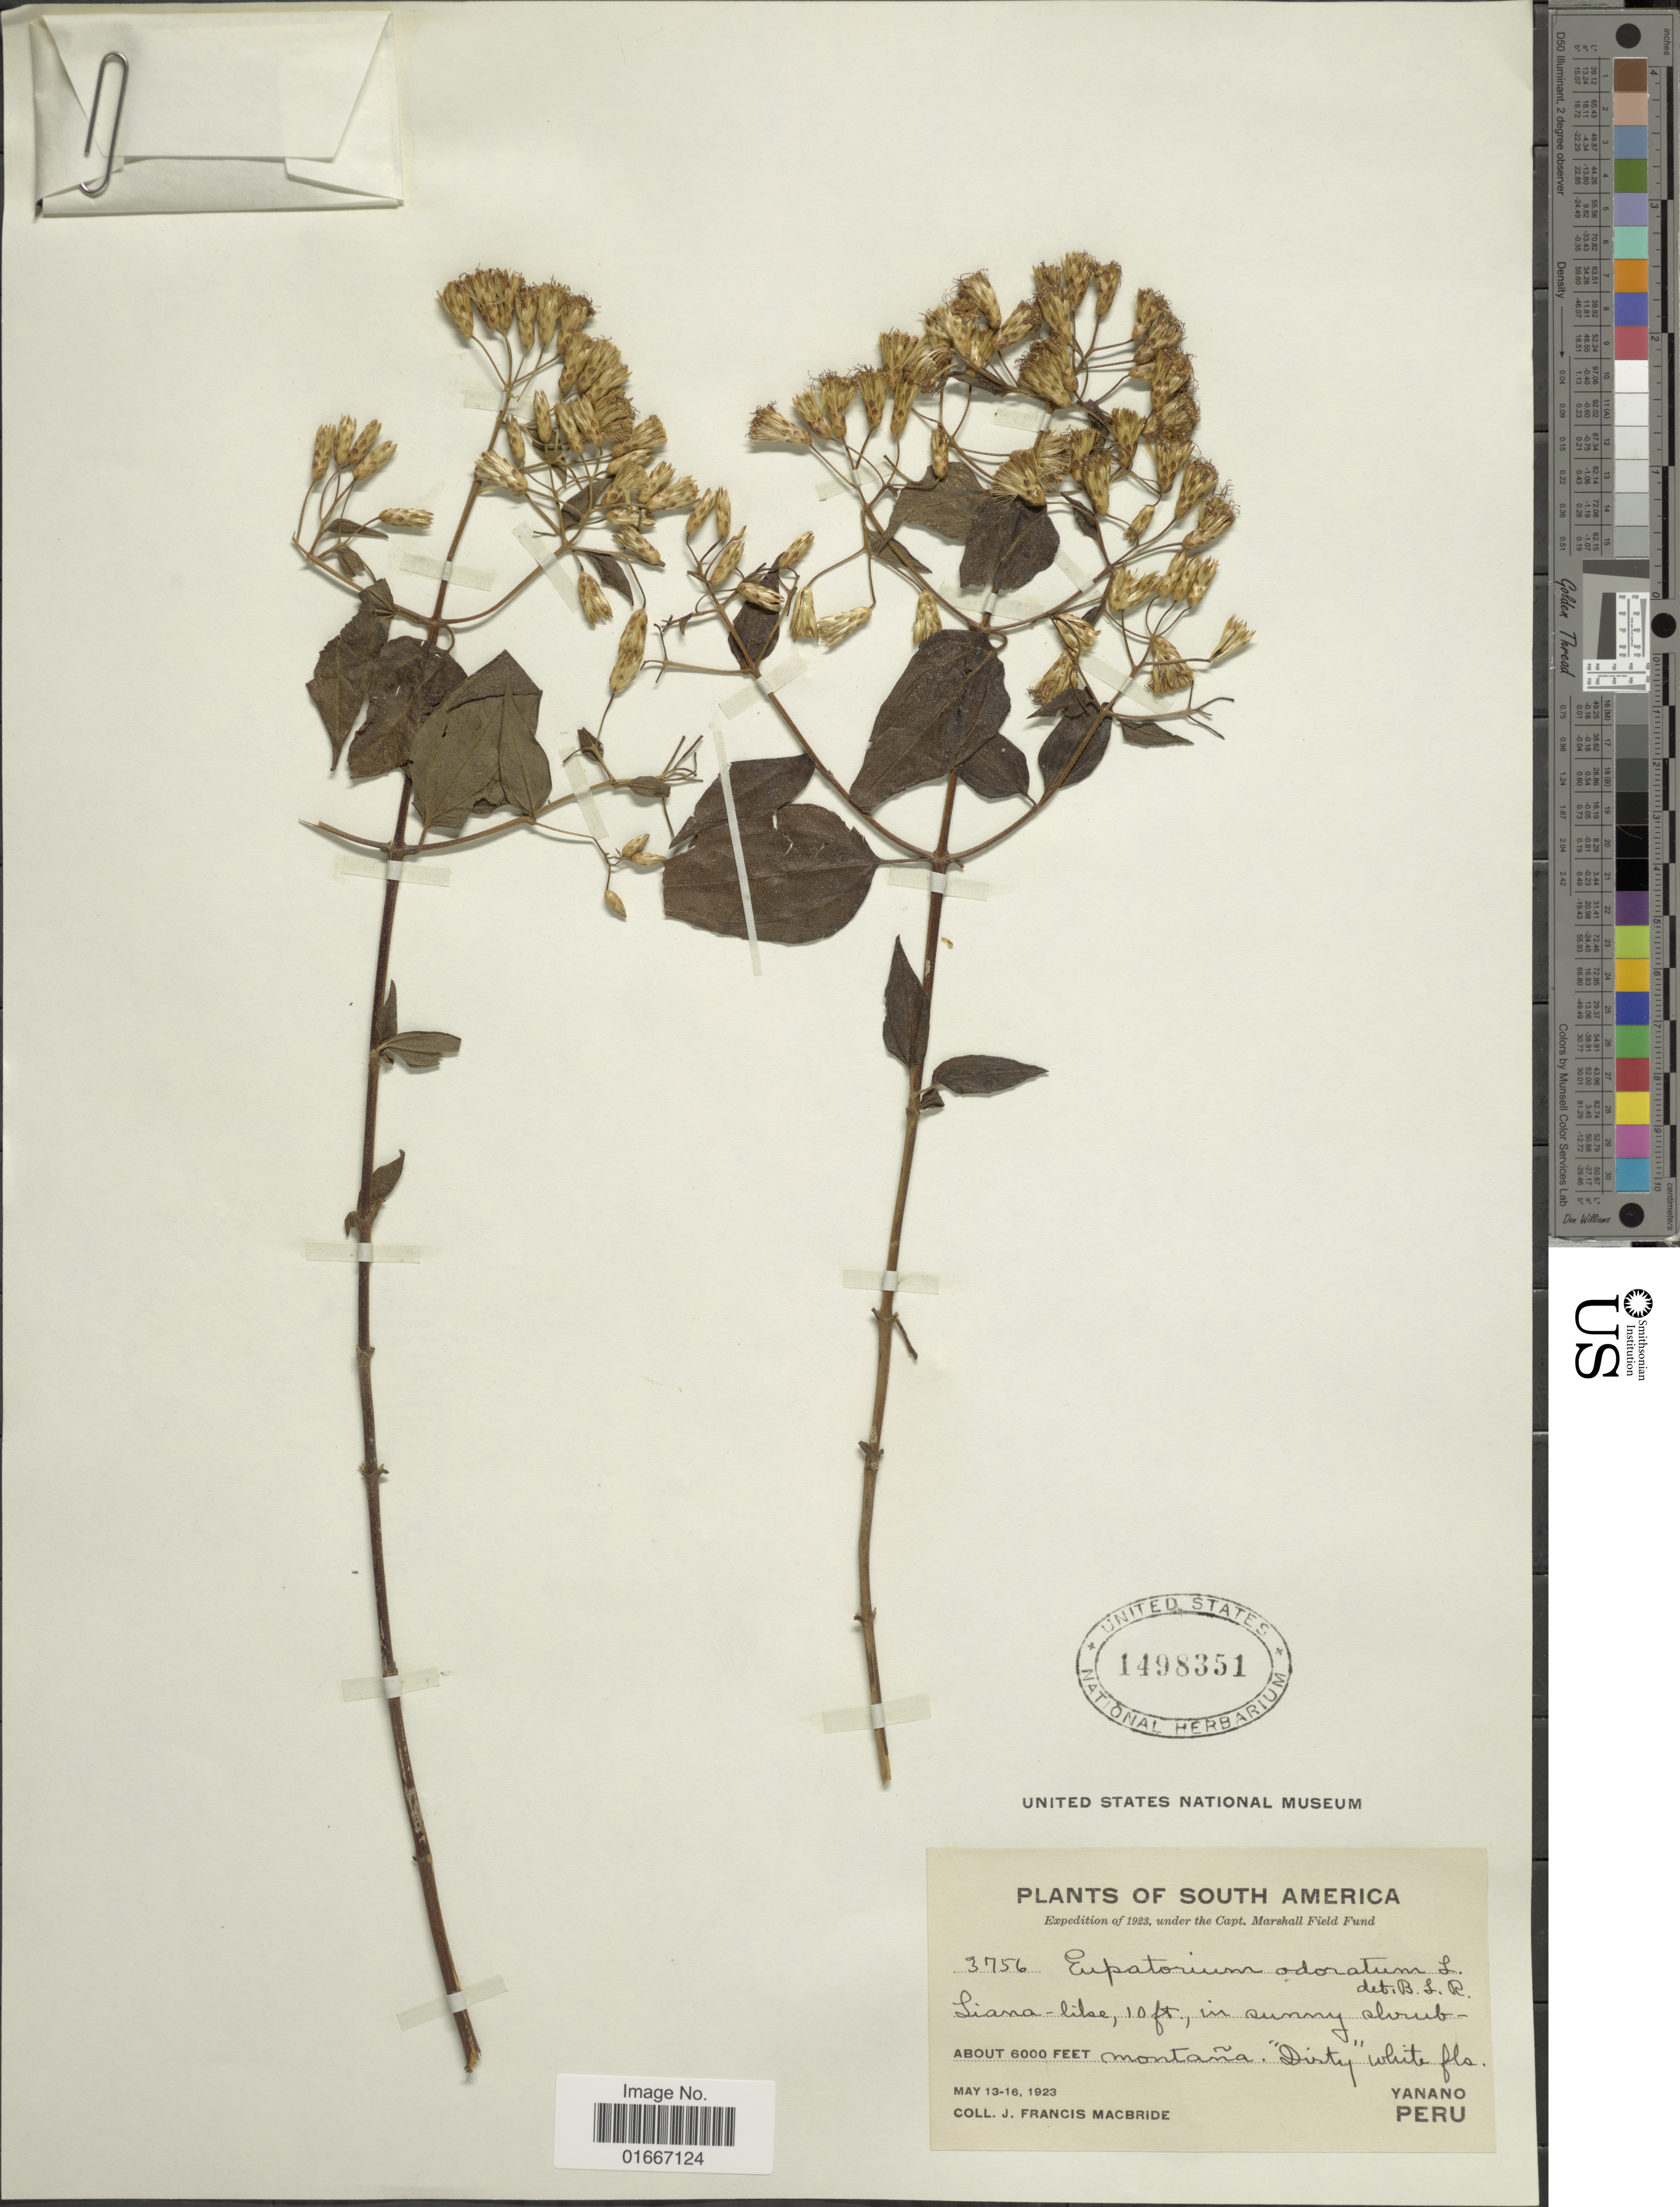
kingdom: Plantae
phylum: Tracheophyta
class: Magnoliopsida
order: Asterales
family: Asteraceae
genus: Chromolaena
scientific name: Chromolaena odorata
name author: (L.) R.M. King & H. Rob.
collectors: J. F. Macbride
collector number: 3756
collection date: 1923-05-13/1923-05-16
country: Peru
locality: Yanano. Peru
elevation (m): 1829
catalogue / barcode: US 1498351